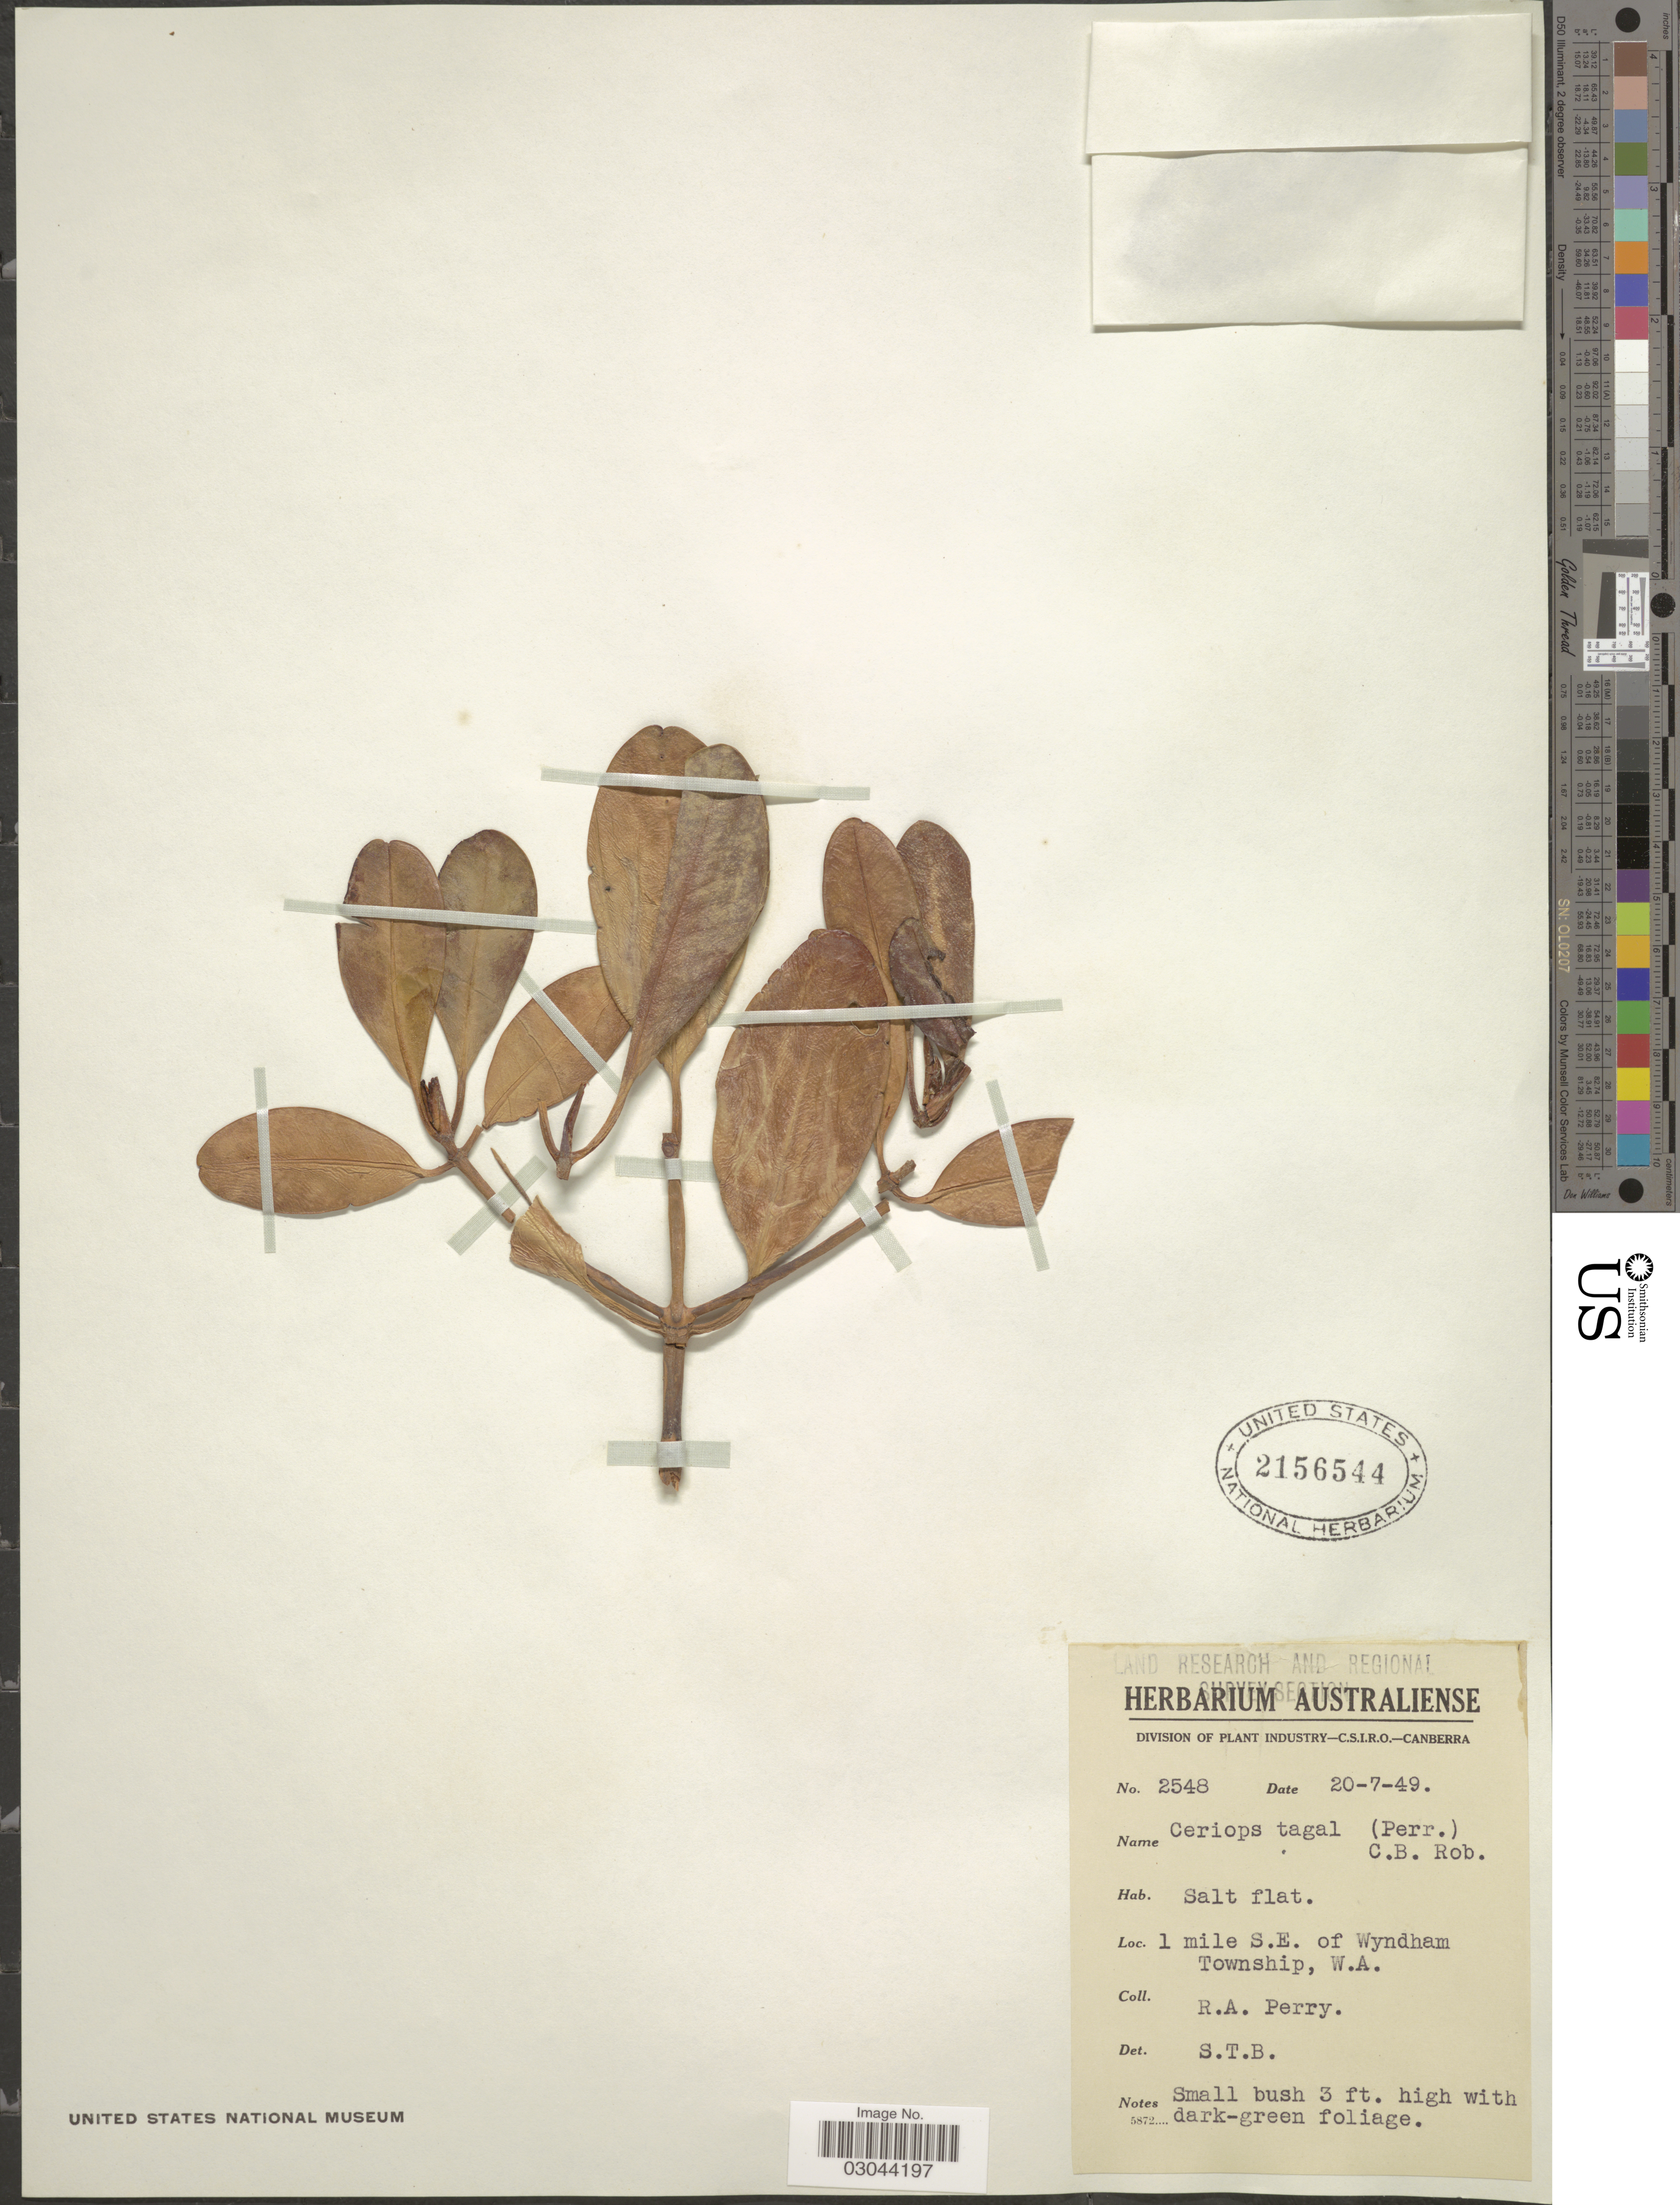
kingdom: Plantae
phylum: Tracheophyta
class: Magnoliopsida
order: Malpighiales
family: Rhizophoraceae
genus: Ceriops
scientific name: Ceriops tagal var. tagal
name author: (Perr.) C.B. Rob.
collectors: Perry, R. A.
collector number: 2548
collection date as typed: Transcribed d/m/y: 20/7/49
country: Australia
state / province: Western Australia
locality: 1 mile S. E. of Wyndham Township.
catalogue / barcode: US 2156544